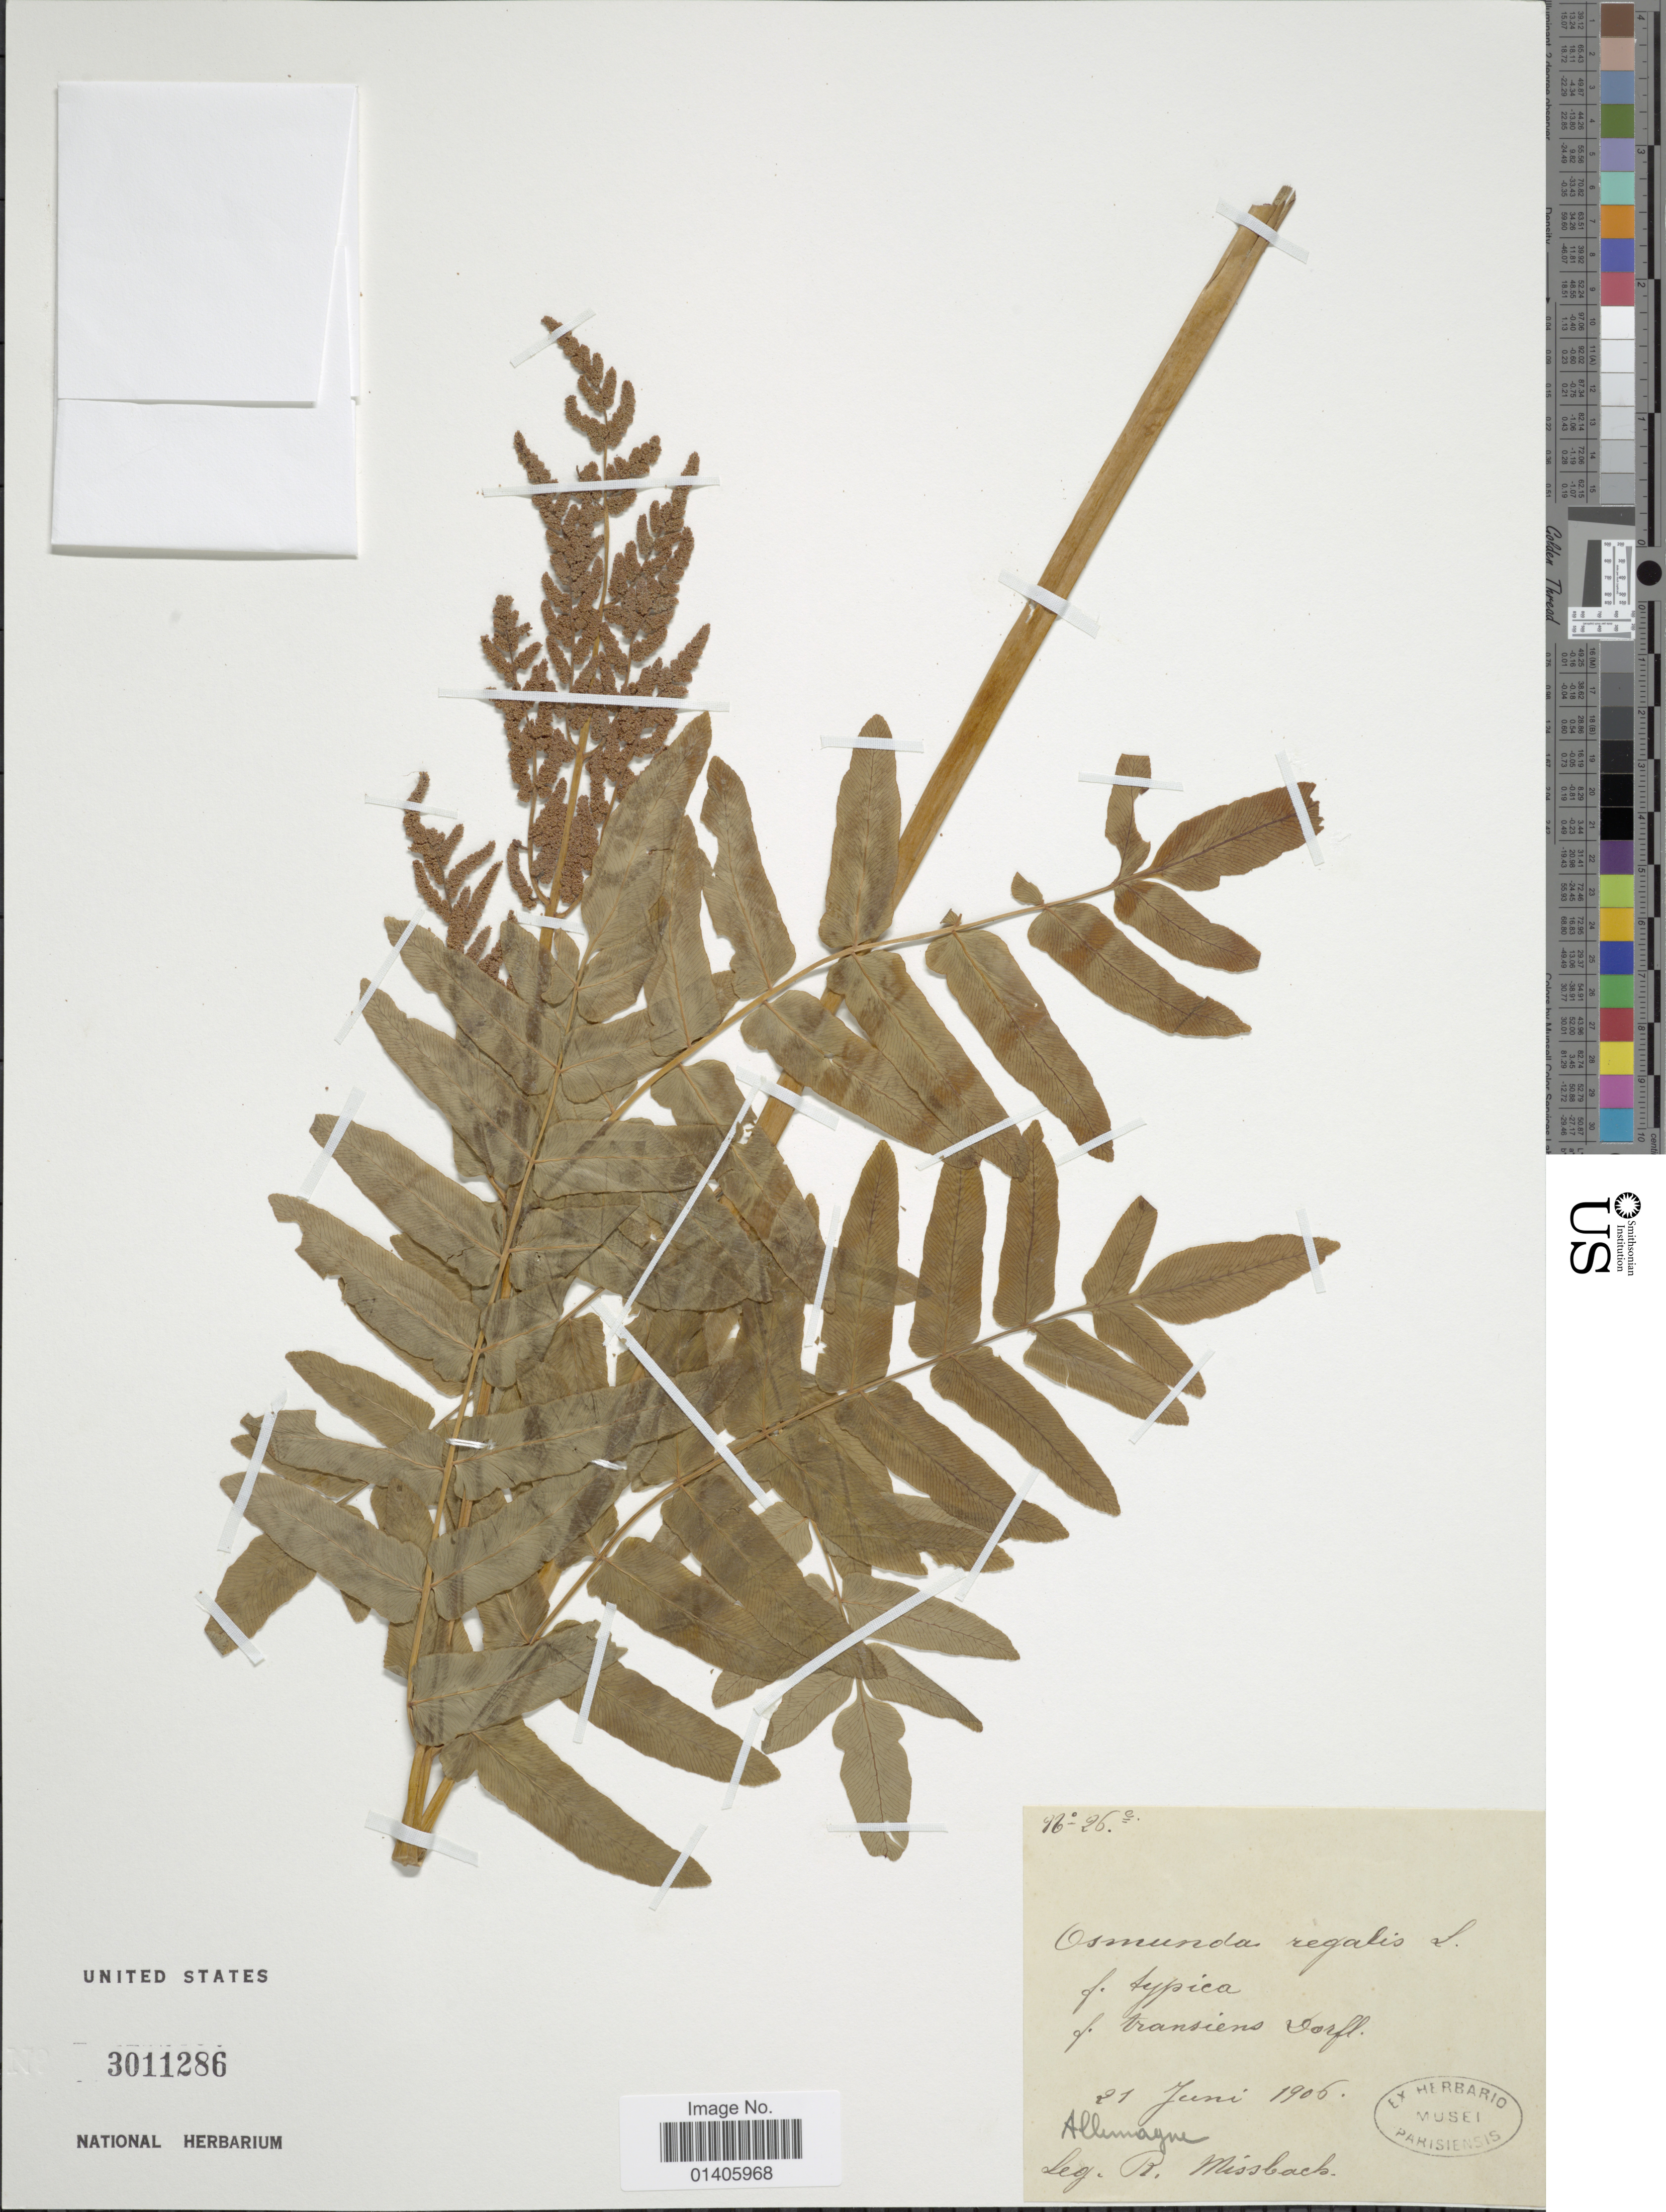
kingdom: Plantae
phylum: Tracheophyta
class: Polypodiopsida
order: Osmundales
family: Osmundaceae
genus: Osmunda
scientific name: Osmunda regalis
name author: L.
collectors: R. Missbach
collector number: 26c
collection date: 1906-06-21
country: Germany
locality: Allemagne [interpreted]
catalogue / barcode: US 3011286